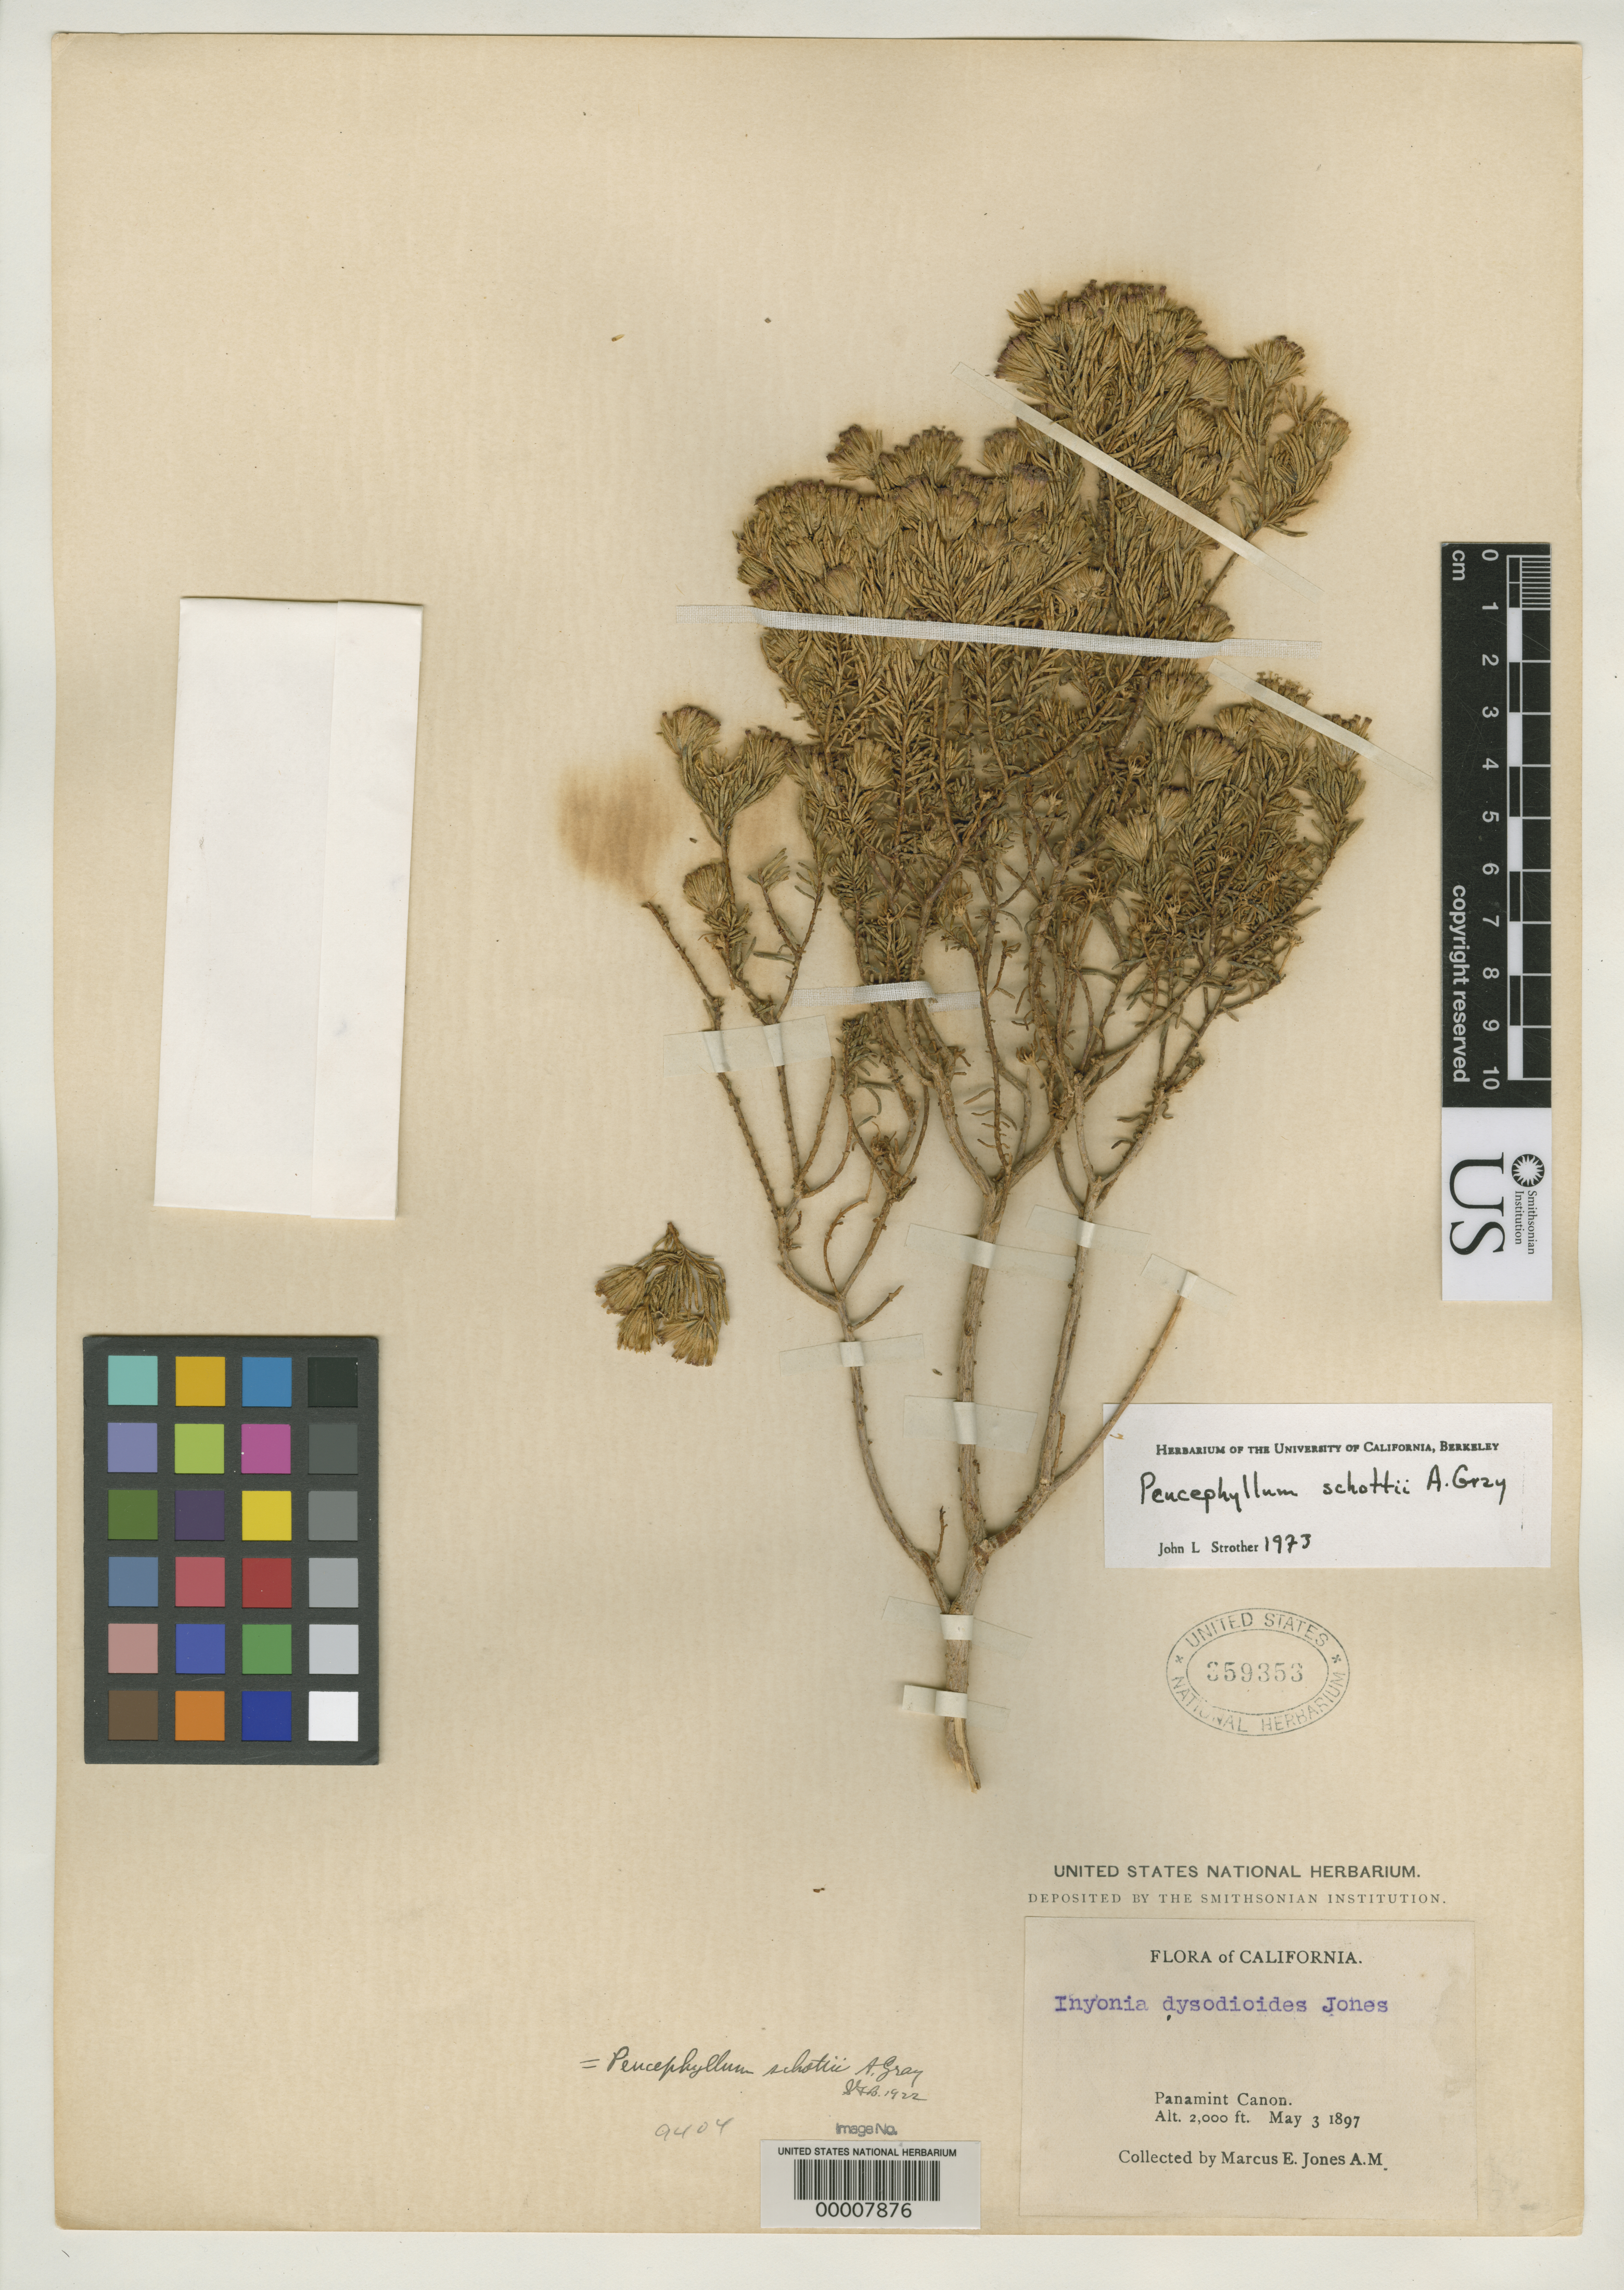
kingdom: Plantae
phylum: Tracheophyta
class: Magnoliopsida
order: Asterales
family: Asteraceae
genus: Inyonia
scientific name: Inyonia dysodioides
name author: M.E. Jones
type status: Possible Holotype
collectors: M. E. Jones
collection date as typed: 03 May 1897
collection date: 1897-05-03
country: United States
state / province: California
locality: Panamint Canon.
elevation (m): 610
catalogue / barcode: US 359353